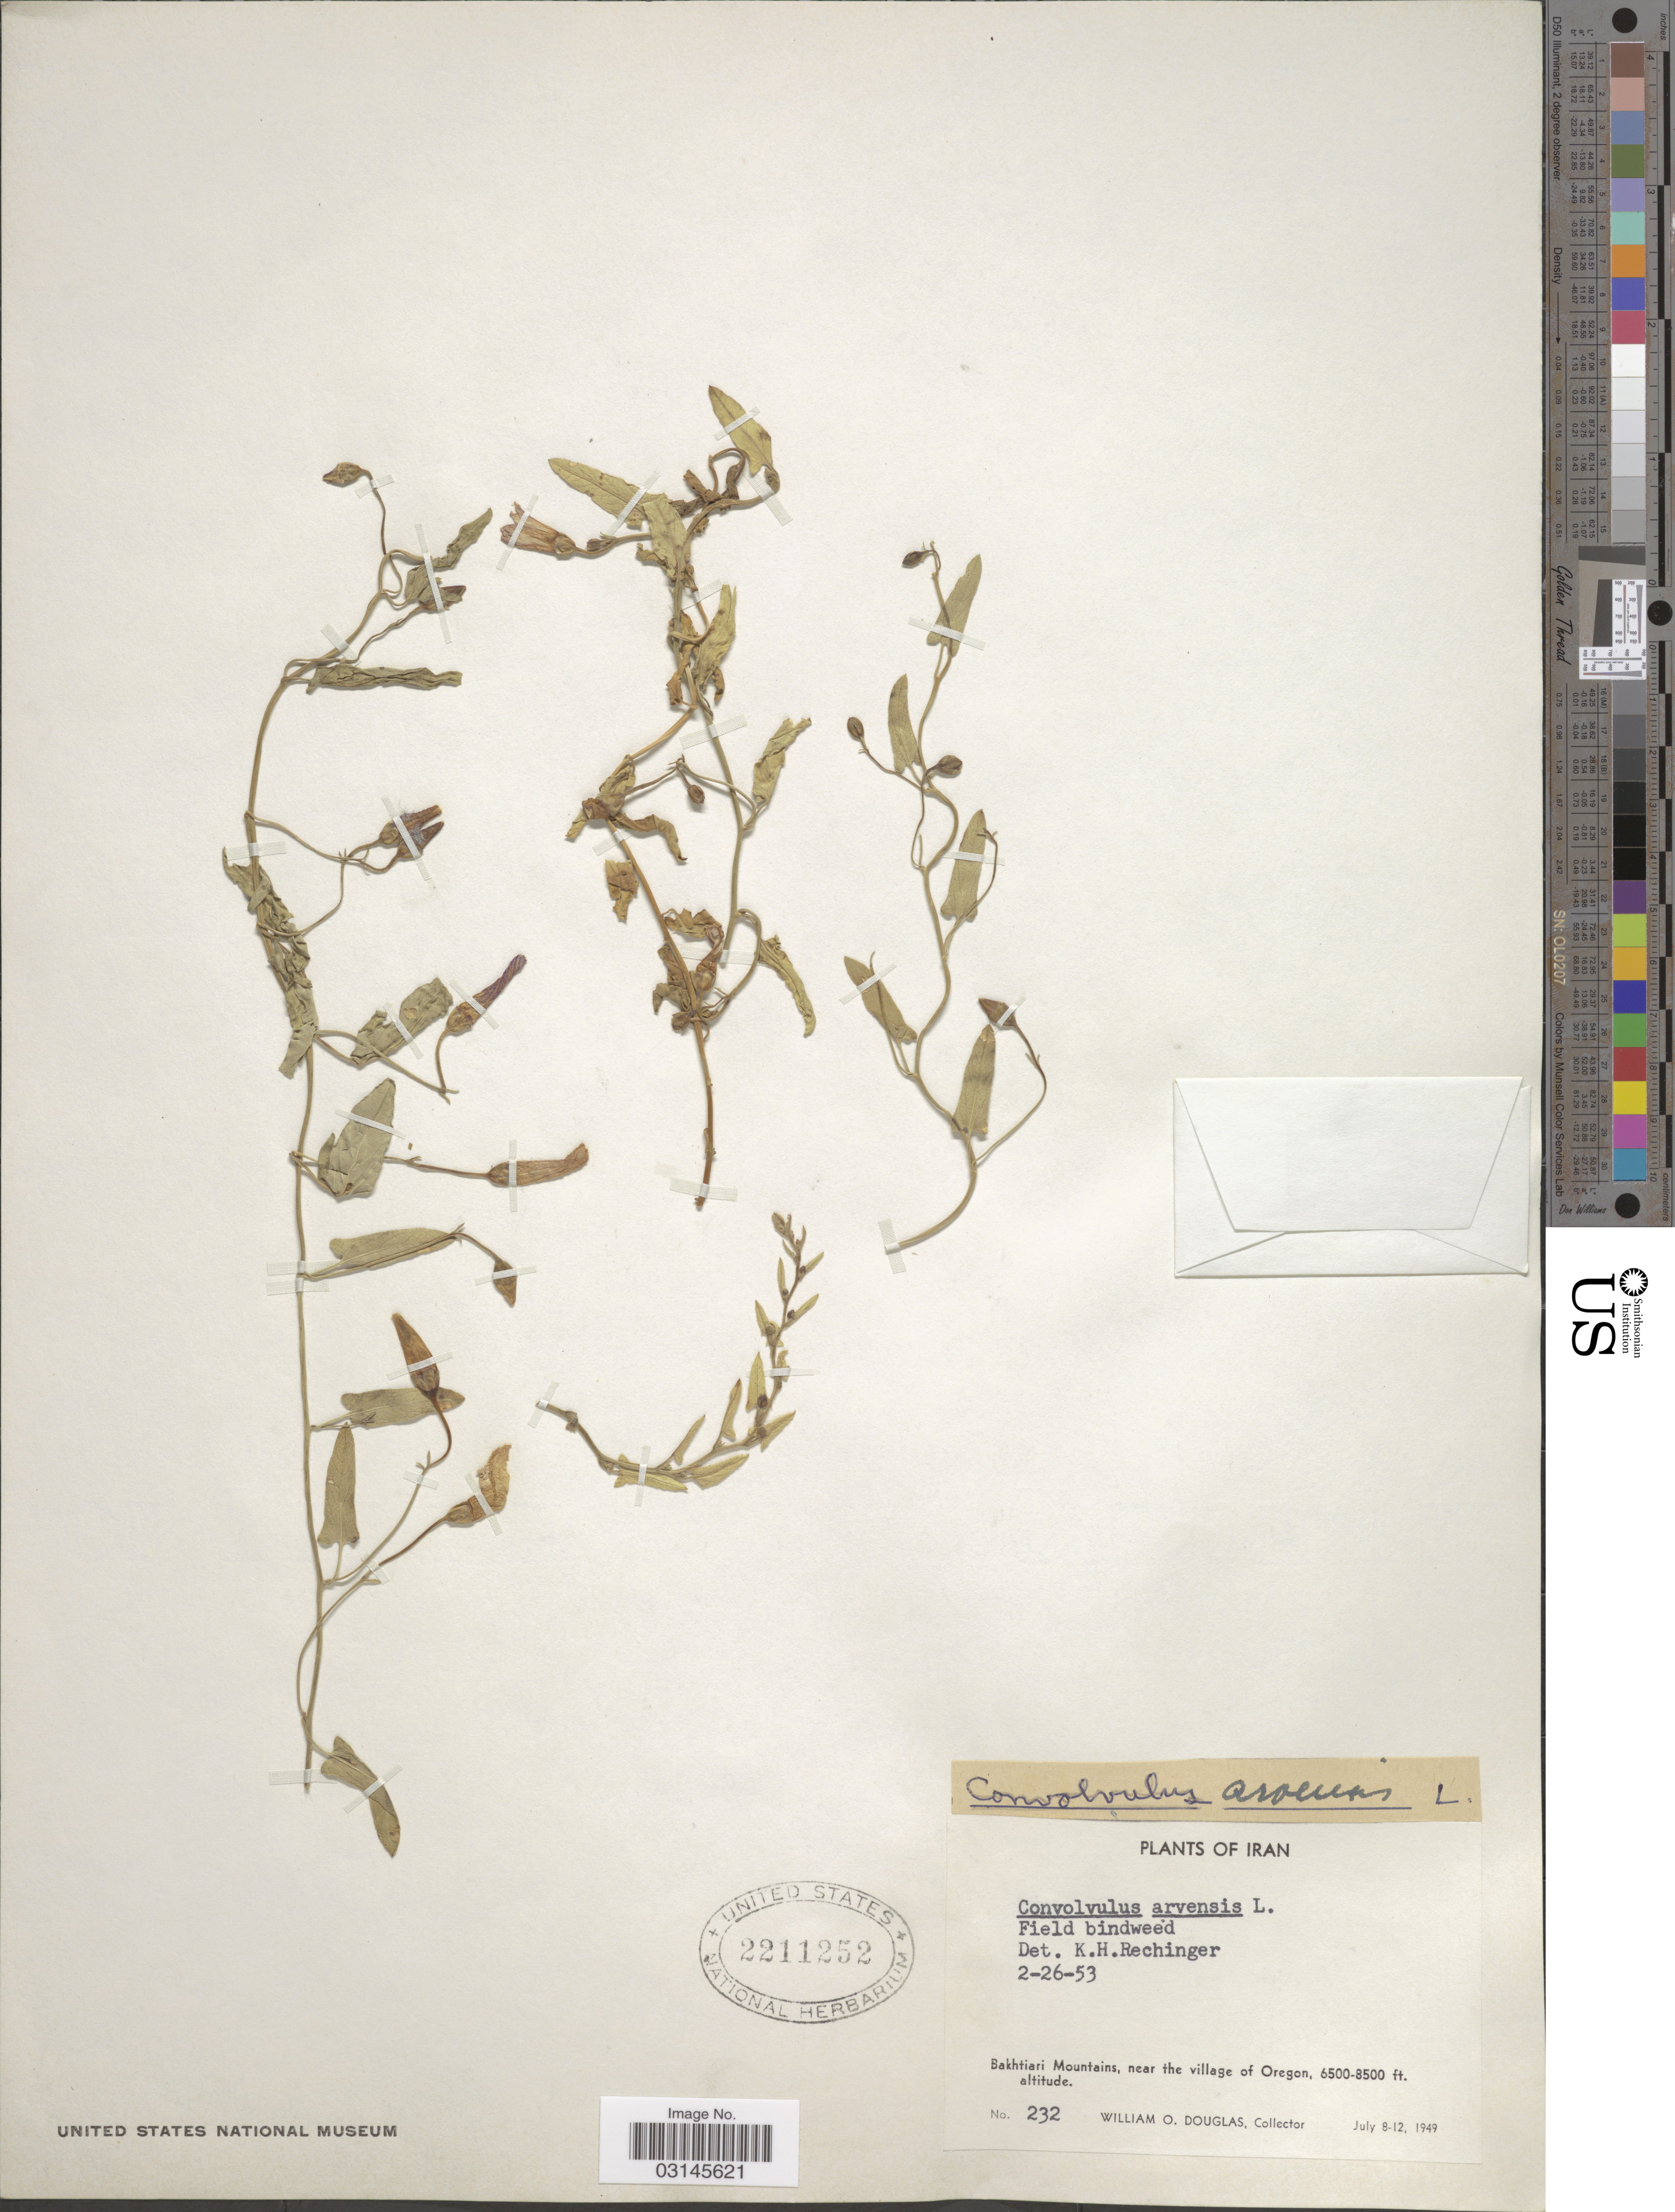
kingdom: Plantae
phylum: Tracheophyta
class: Magnoliopsida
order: Solanales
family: Convolvulaceae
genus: Convolvulus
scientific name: Convolvulus arvensis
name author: L.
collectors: W. Douglas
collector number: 232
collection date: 1949-07-08/1949-07-12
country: Iran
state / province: Chahar Mahaal and Bakhtiari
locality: Bakhtiari Mountains, near the village of Oregon.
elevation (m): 1981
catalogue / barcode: US 2211252